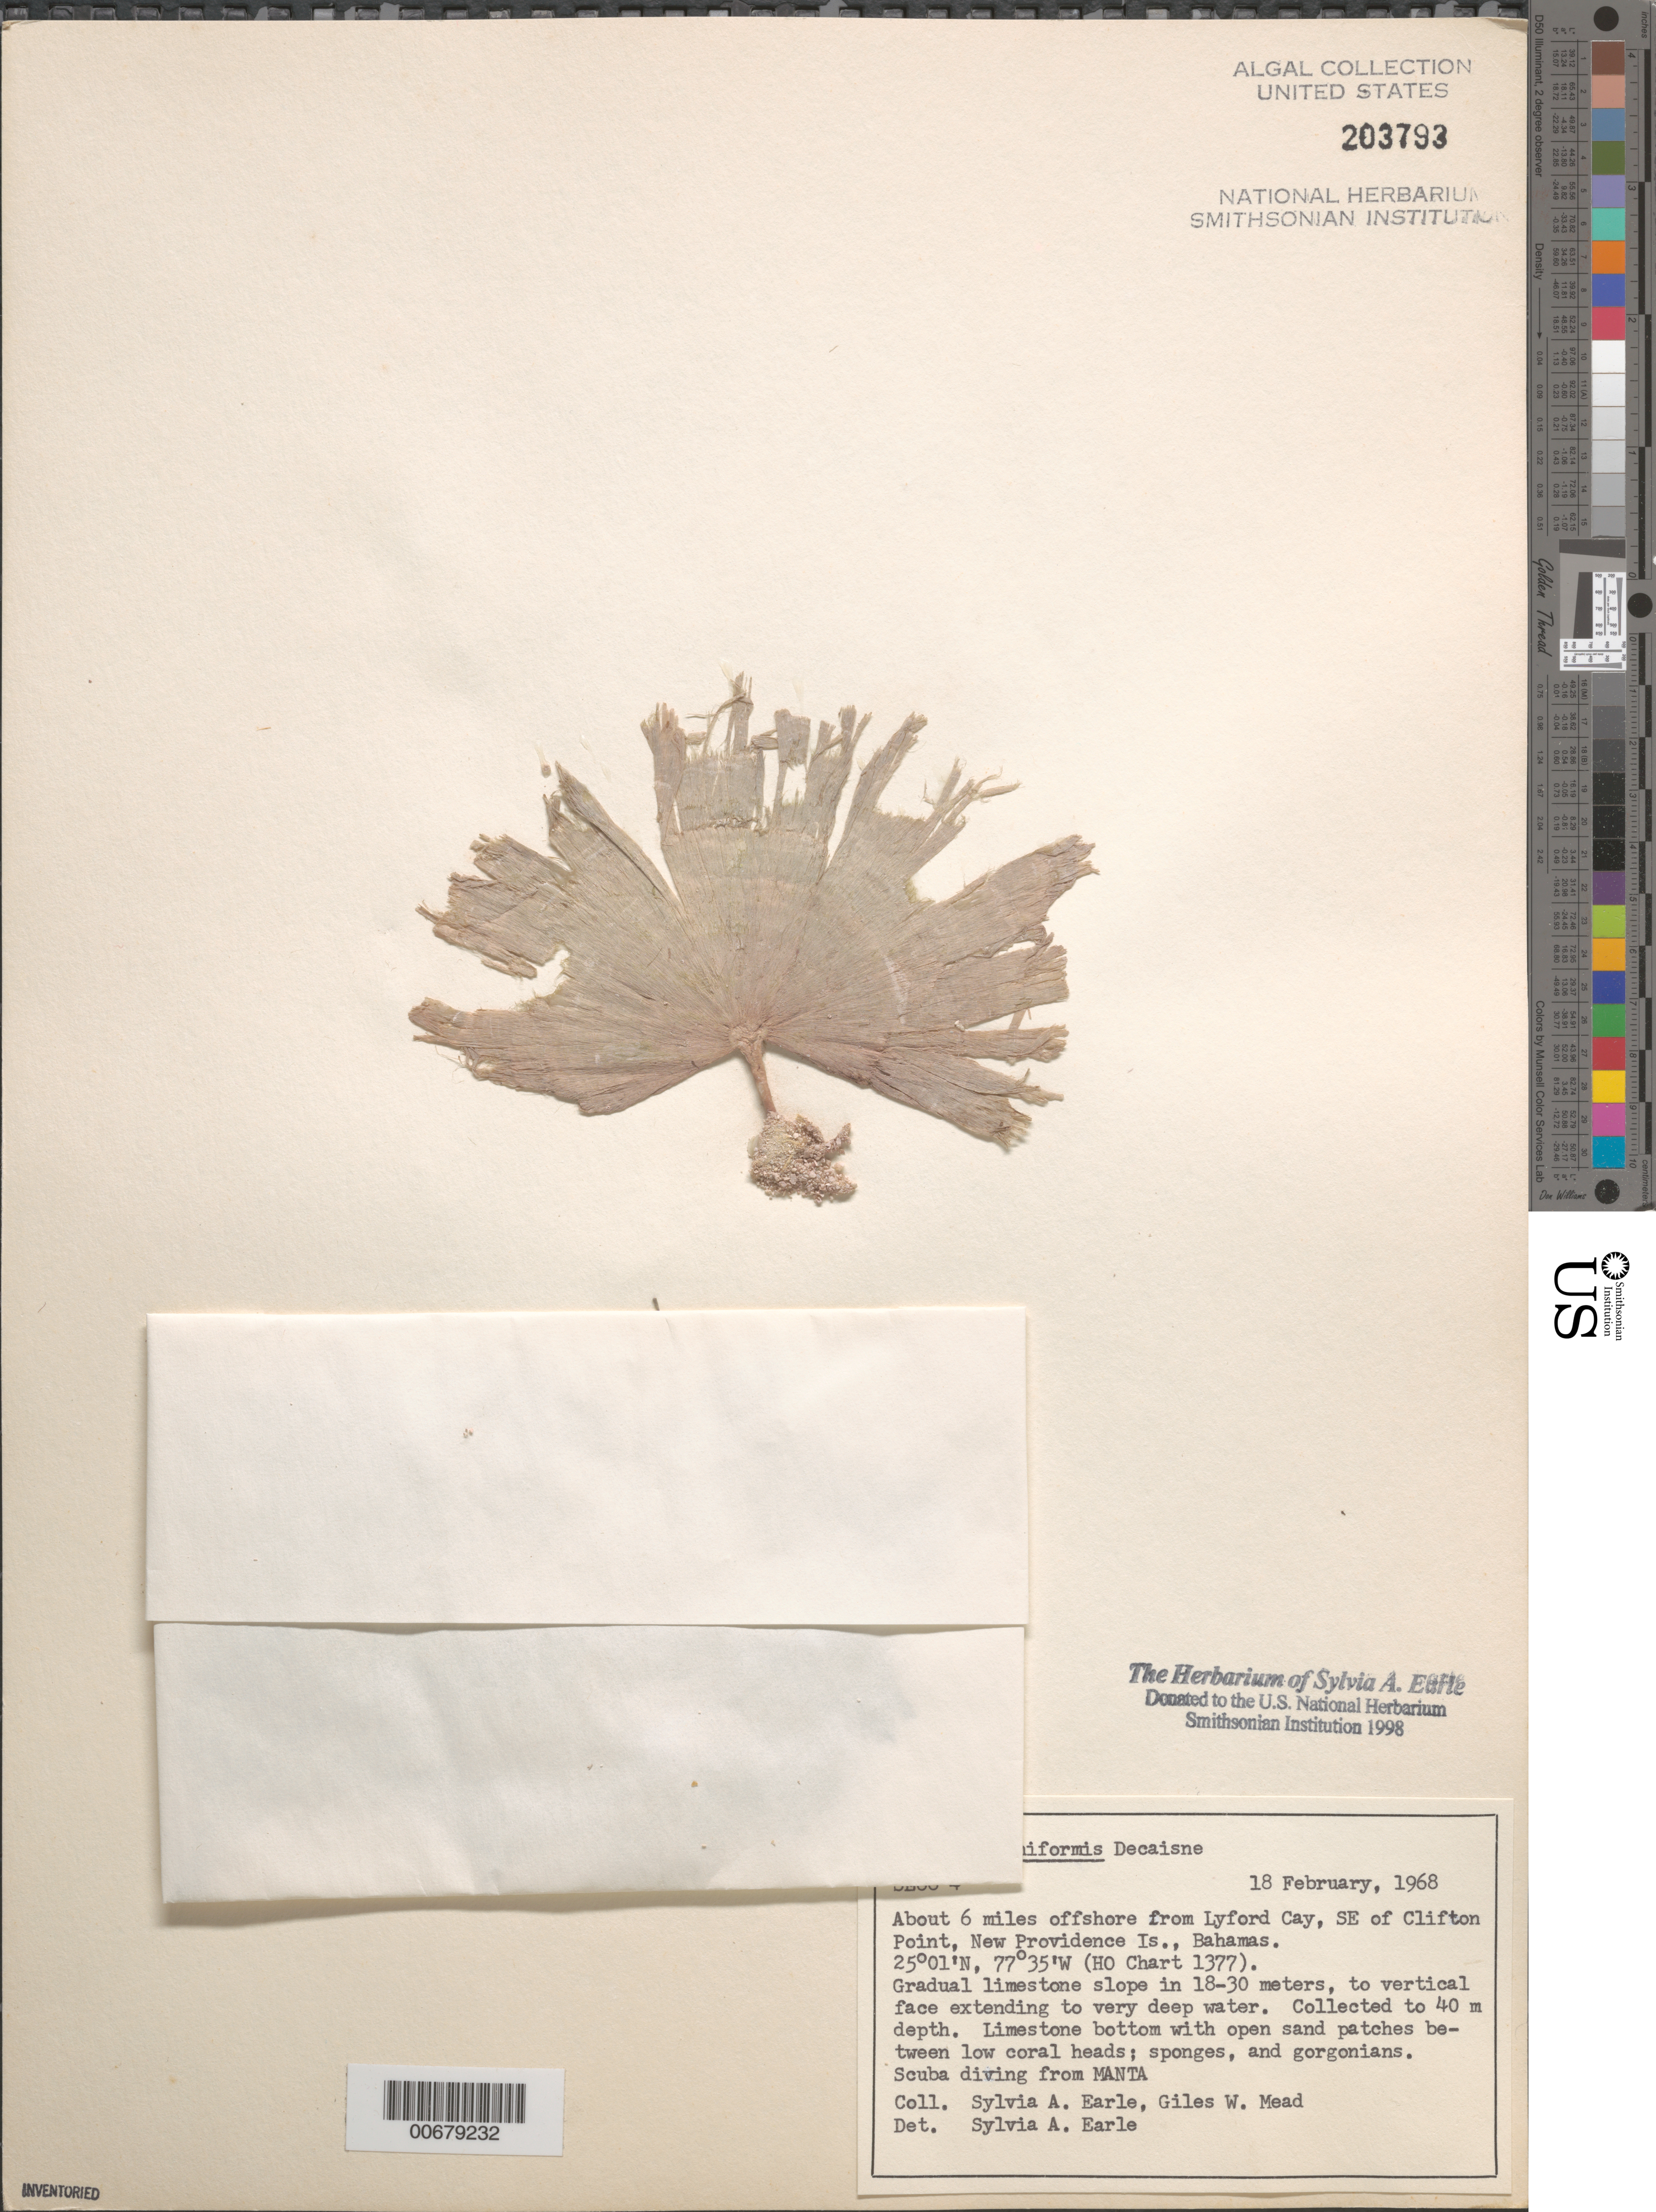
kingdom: Plantae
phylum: Chlorophyta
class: Ulvophyceae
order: Bryopsidales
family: Udoteaceae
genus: Udotea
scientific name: Udotea cyathiformis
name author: Decne.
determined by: Earle, S. A.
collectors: S. A. Earle & G. W. Mead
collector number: SE 684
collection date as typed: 18 Feb 1968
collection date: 1968-02-18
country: Bahamas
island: New Providence Island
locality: Ca. 6 miles off Lyford Cay, southeast of Clifton Point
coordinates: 25 01' N, 77 35' W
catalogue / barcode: US 203793